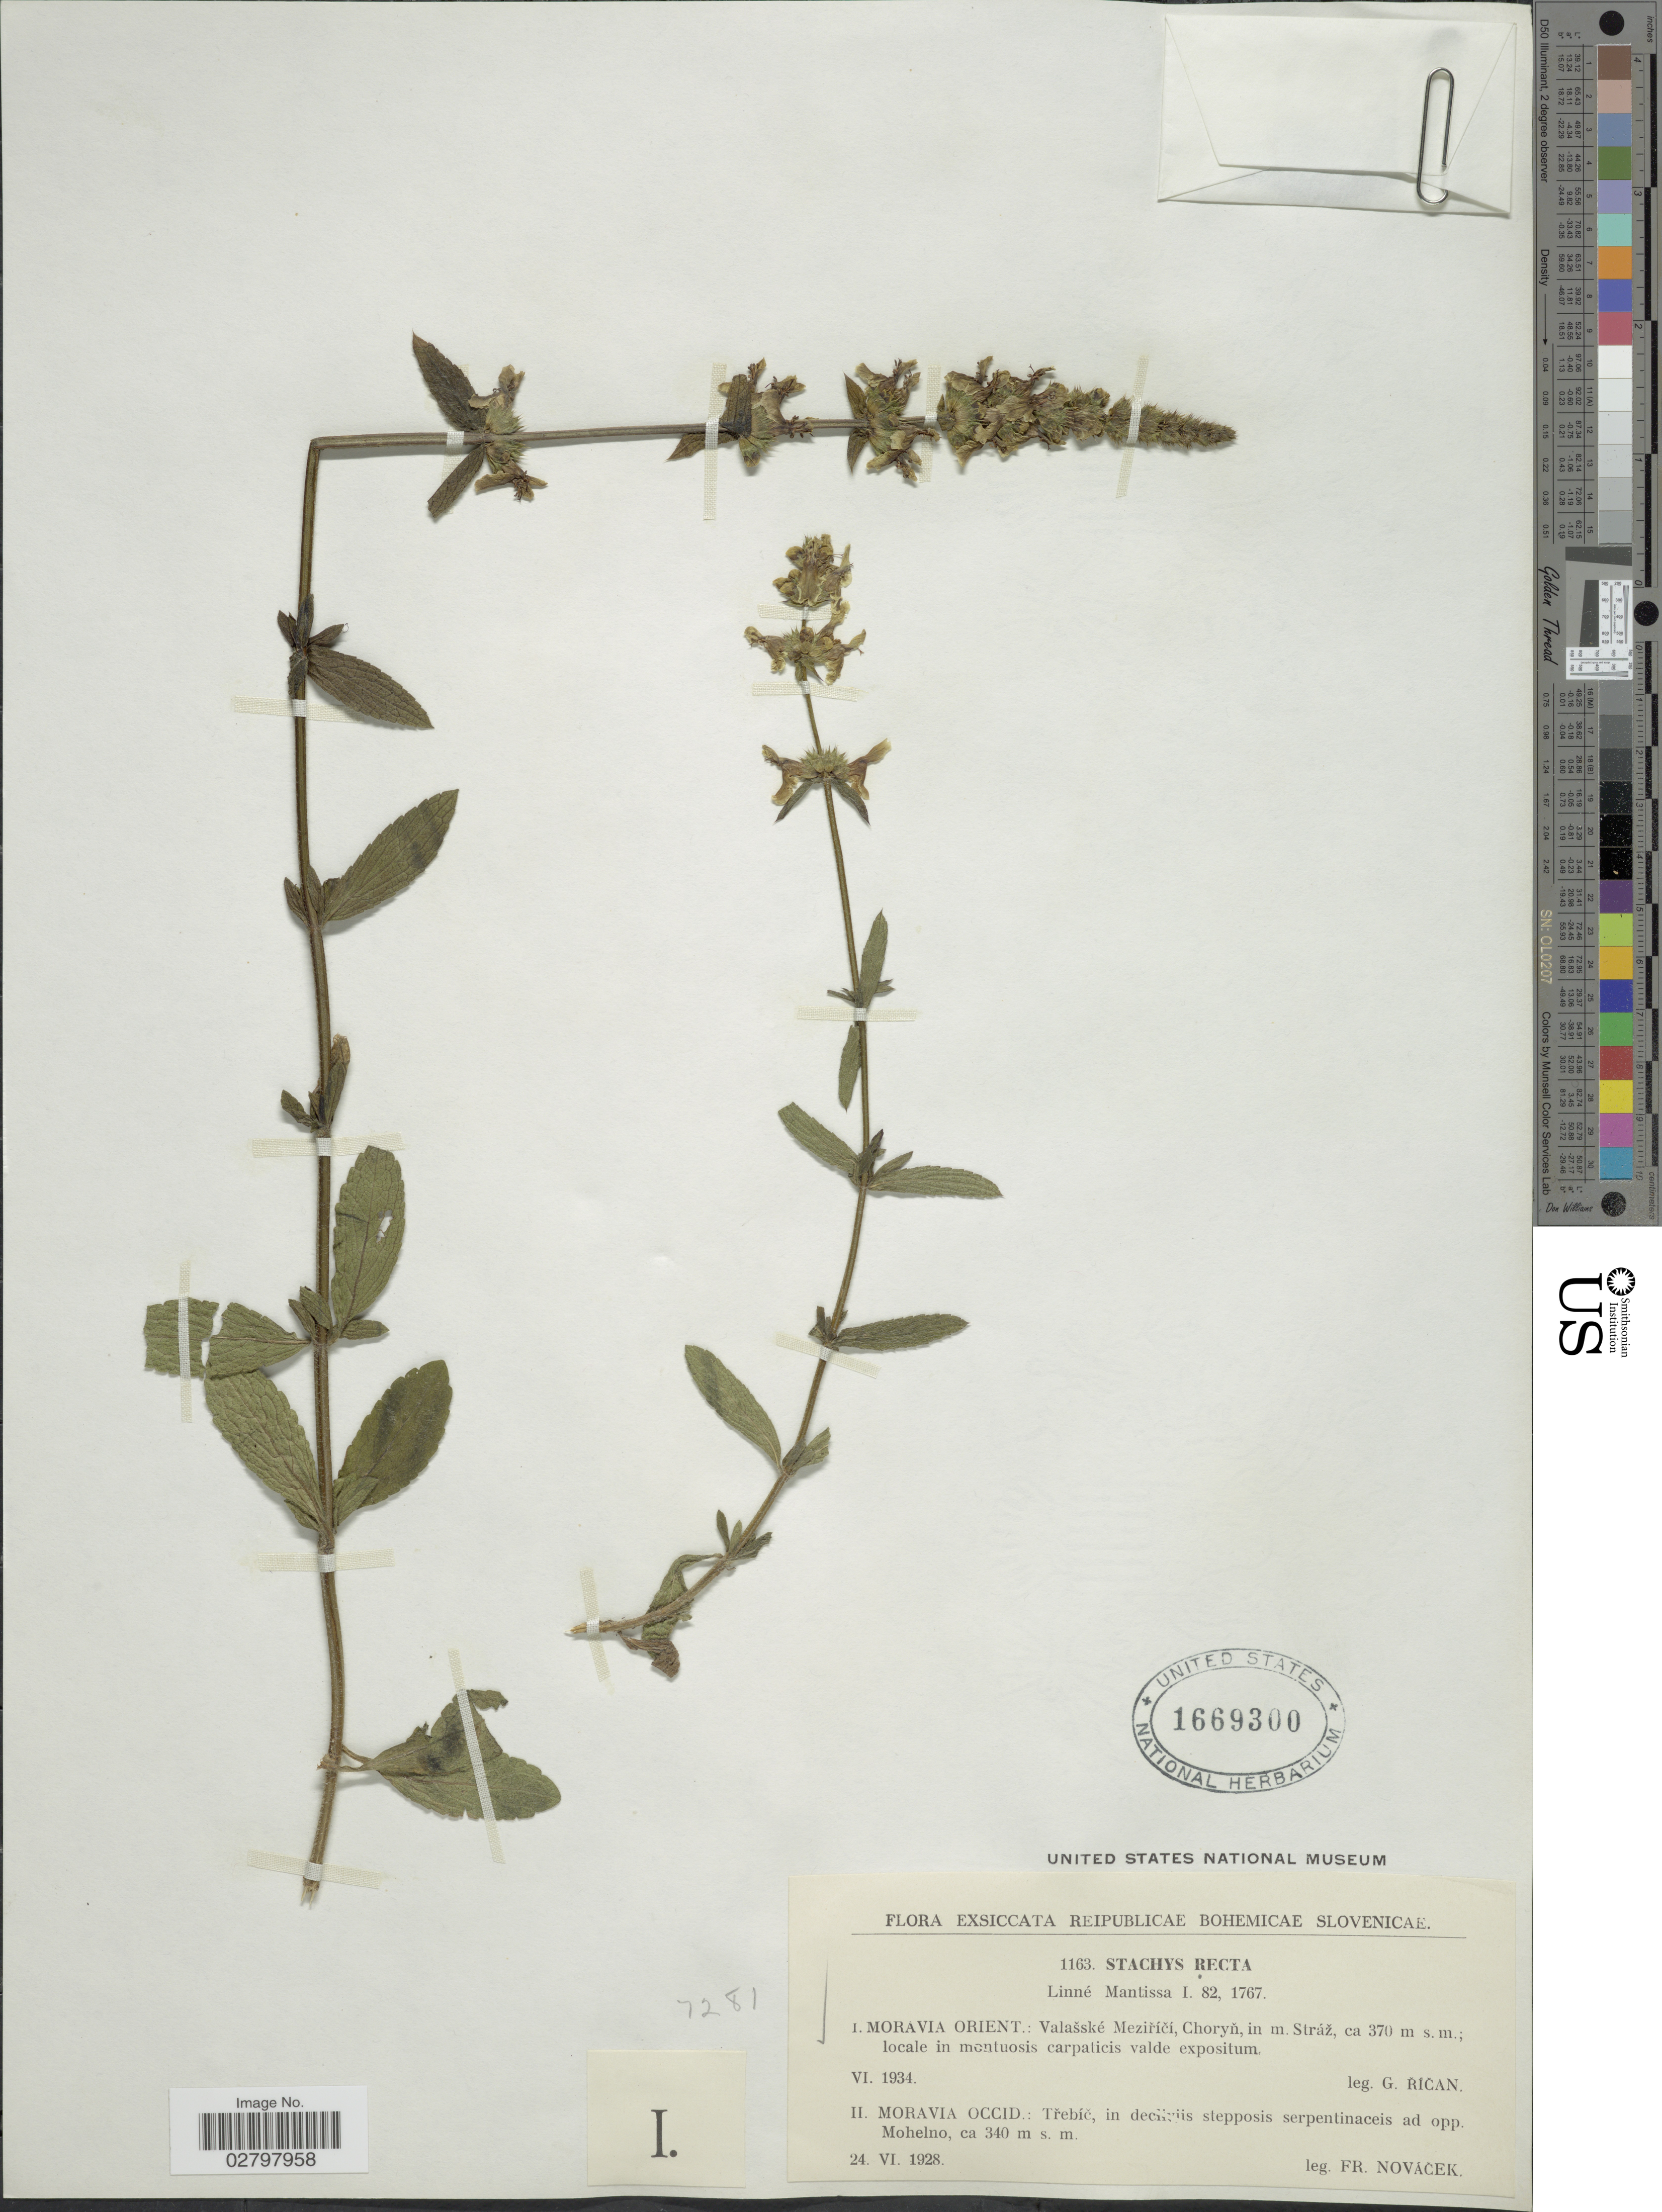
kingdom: Plantae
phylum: Tracheophyta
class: Magnoliopsida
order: Lamiales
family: Lamiaceae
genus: Stachys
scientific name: Stachys recta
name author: L.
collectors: G. Rican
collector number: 1163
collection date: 1934-06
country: Czechia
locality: Moravia Orient.: Valasské Meziríci, Choryn, in m. Stráz.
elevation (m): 370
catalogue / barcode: US 1669300